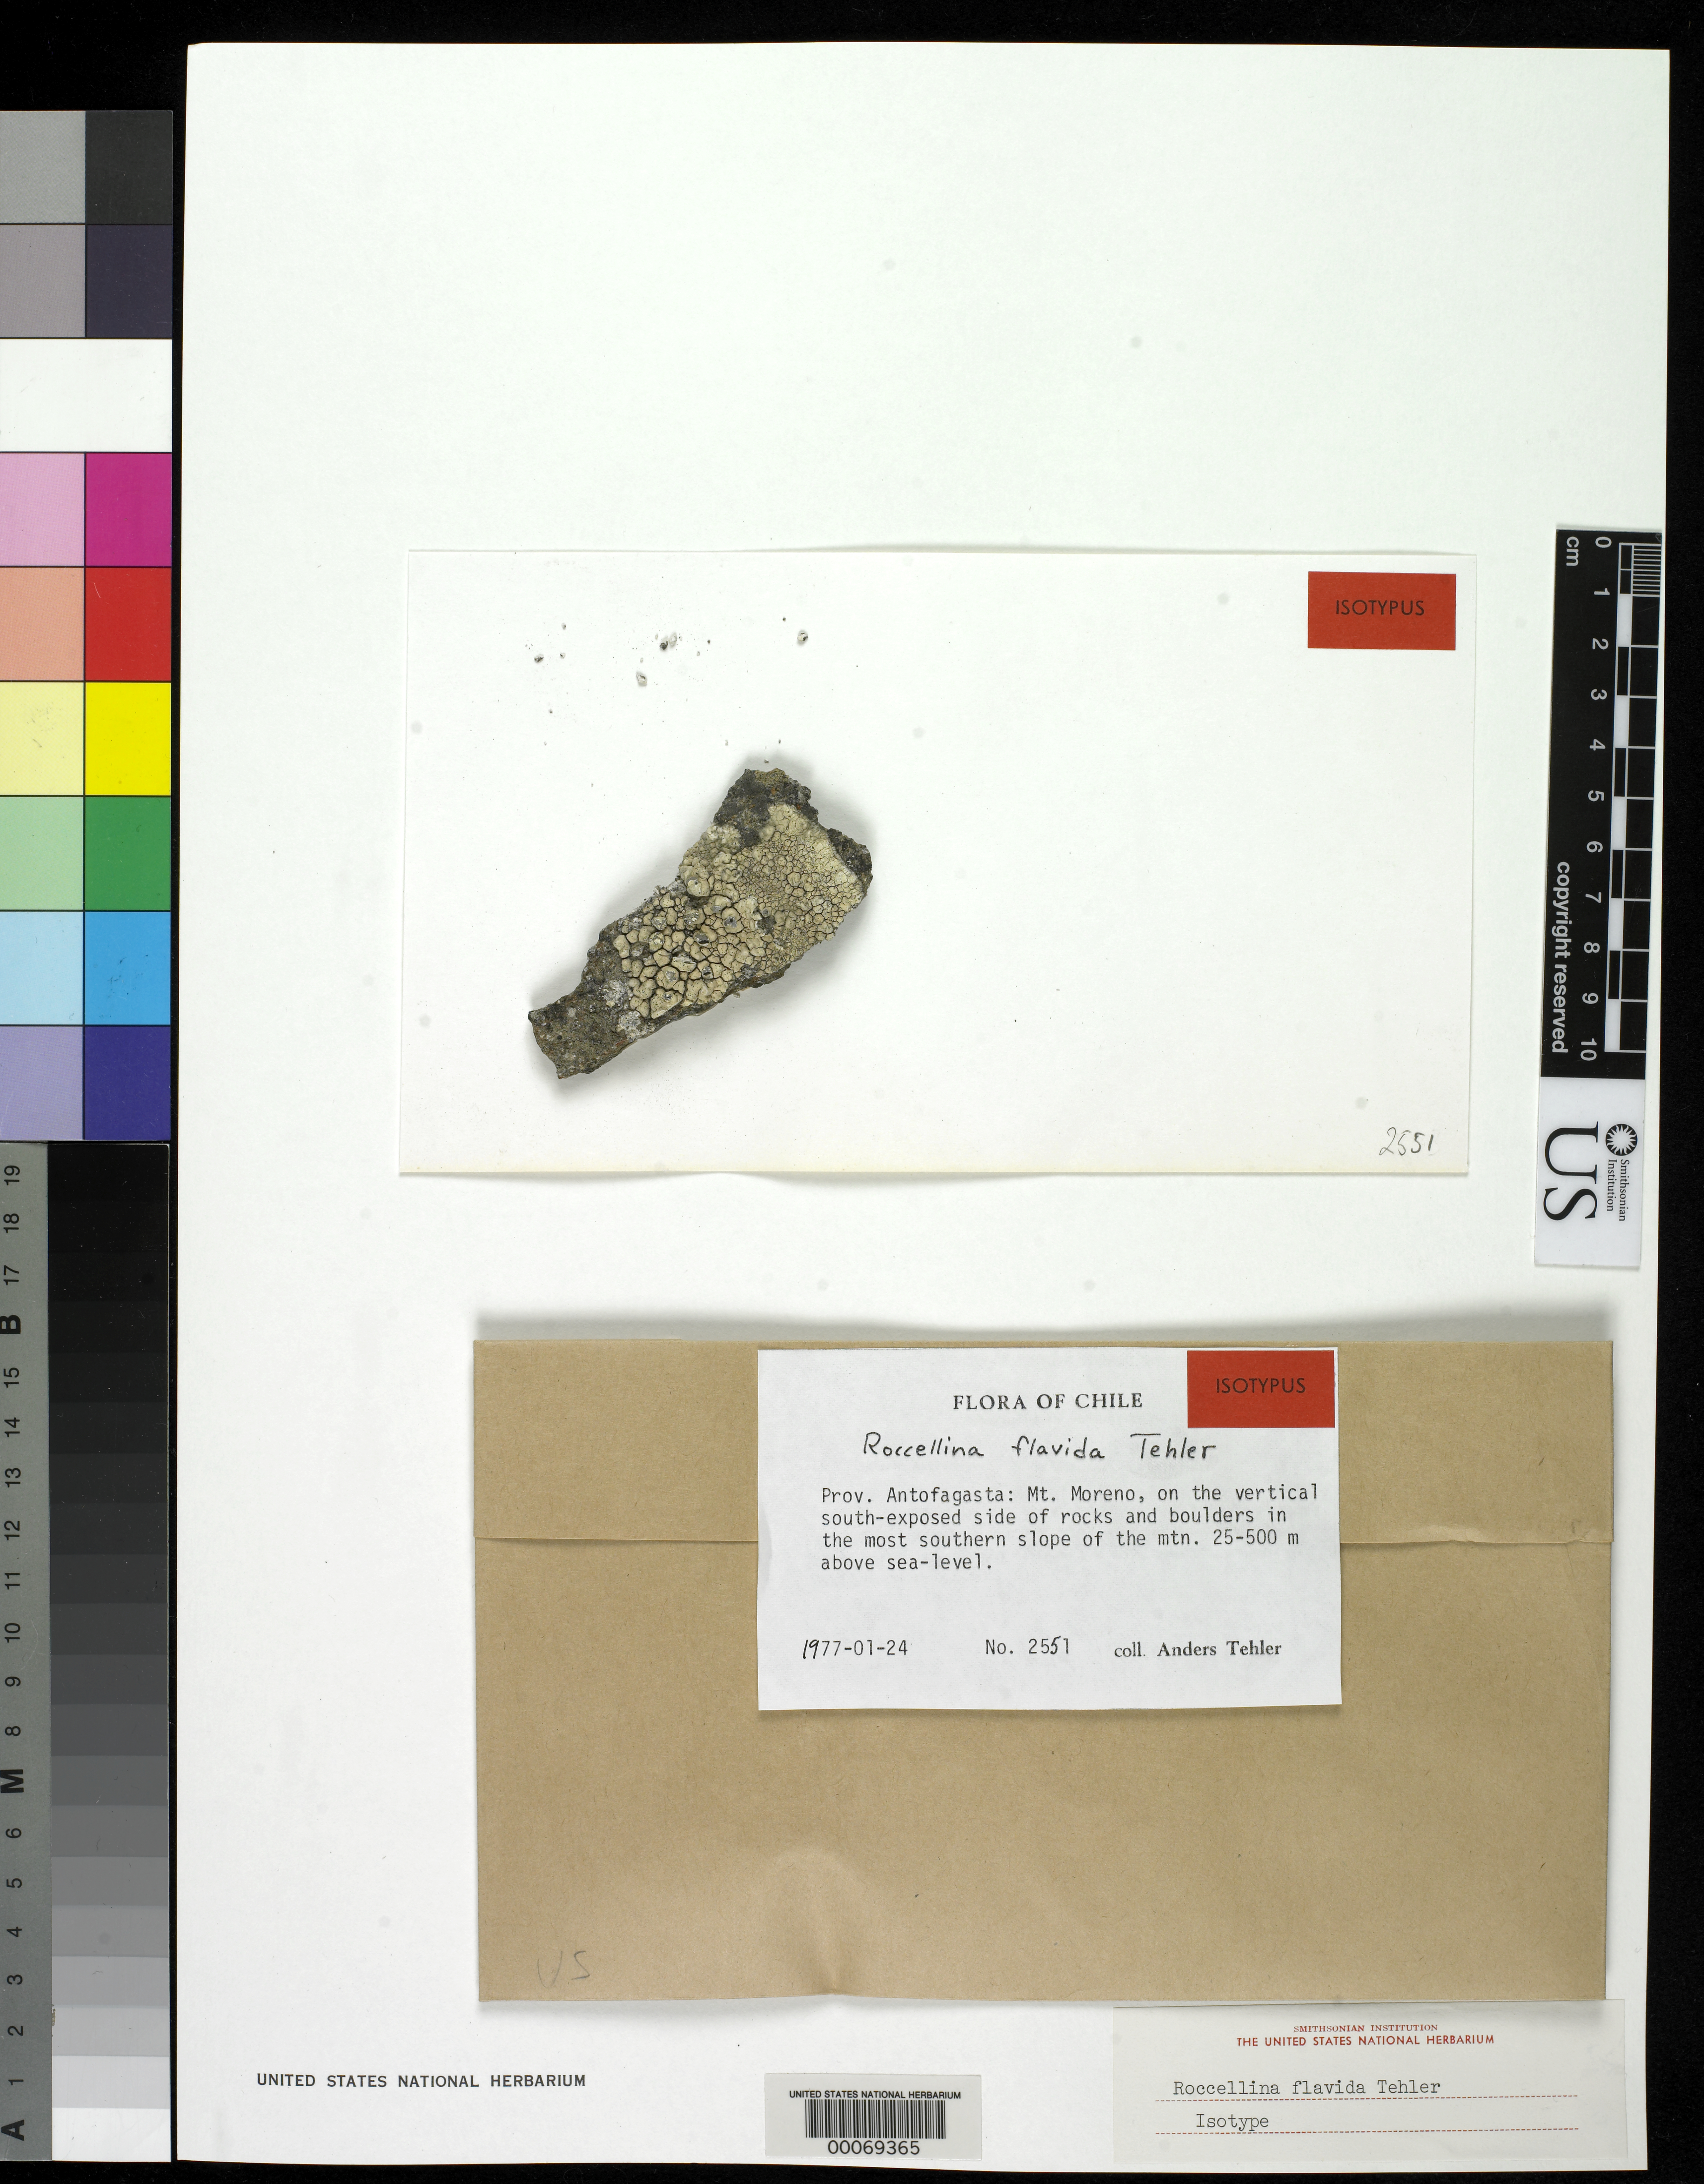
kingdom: Fungi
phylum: Ascomycota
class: Arthoniomycetes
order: Arthoniales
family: Roccellaceae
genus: Roccellina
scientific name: Roccellina flavida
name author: Tehler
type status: Isotype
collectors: A. Tehler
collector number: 2551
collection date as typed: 24 Jan 1977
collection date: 1977-01-24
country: Chile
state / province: Antofagasta (II)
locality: Mt. Moreno, in the most southern slope of the mtn.